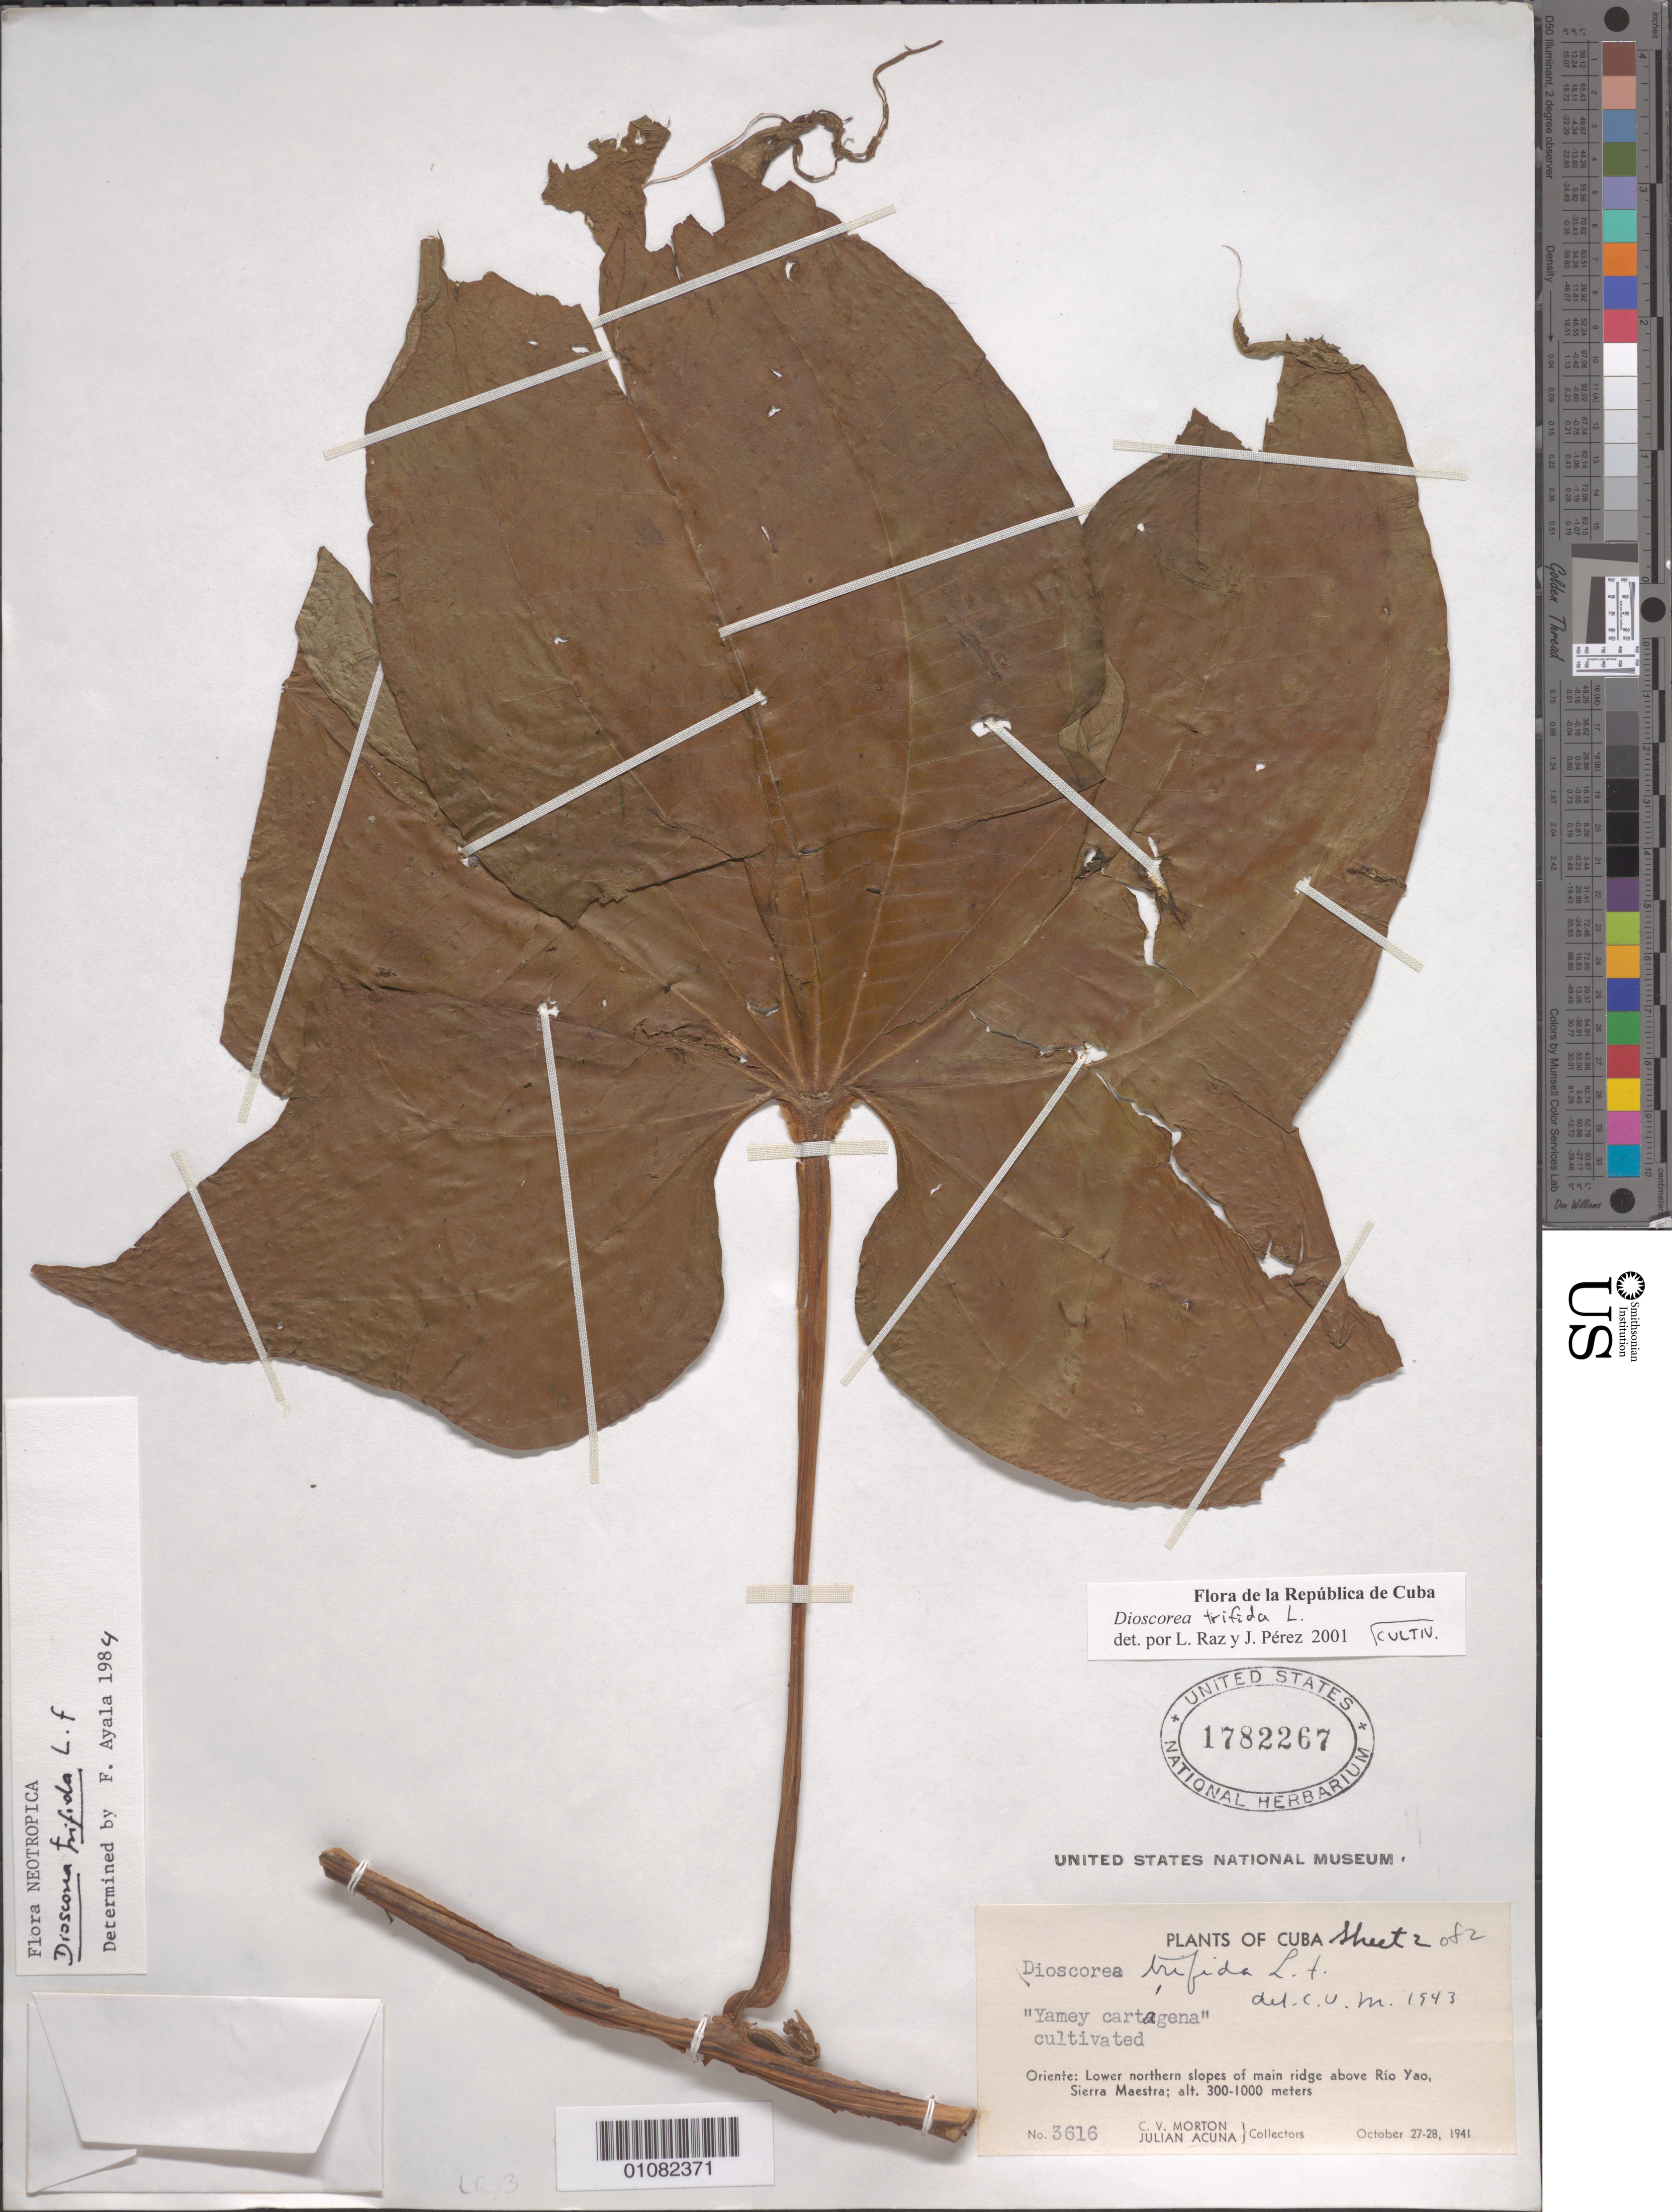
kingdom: Plantae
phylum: Tracheophyta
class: Liliopsida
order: Dioscoreales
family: Dioscoreaceae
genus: Dioscorea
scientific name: Dioscorea trifida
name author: L. f.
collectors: C. V. Morton & J. Acuña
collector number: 3616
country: Cuba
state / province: Guantánamo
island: Cuba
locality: Guantánamo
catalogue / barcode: US 1782267